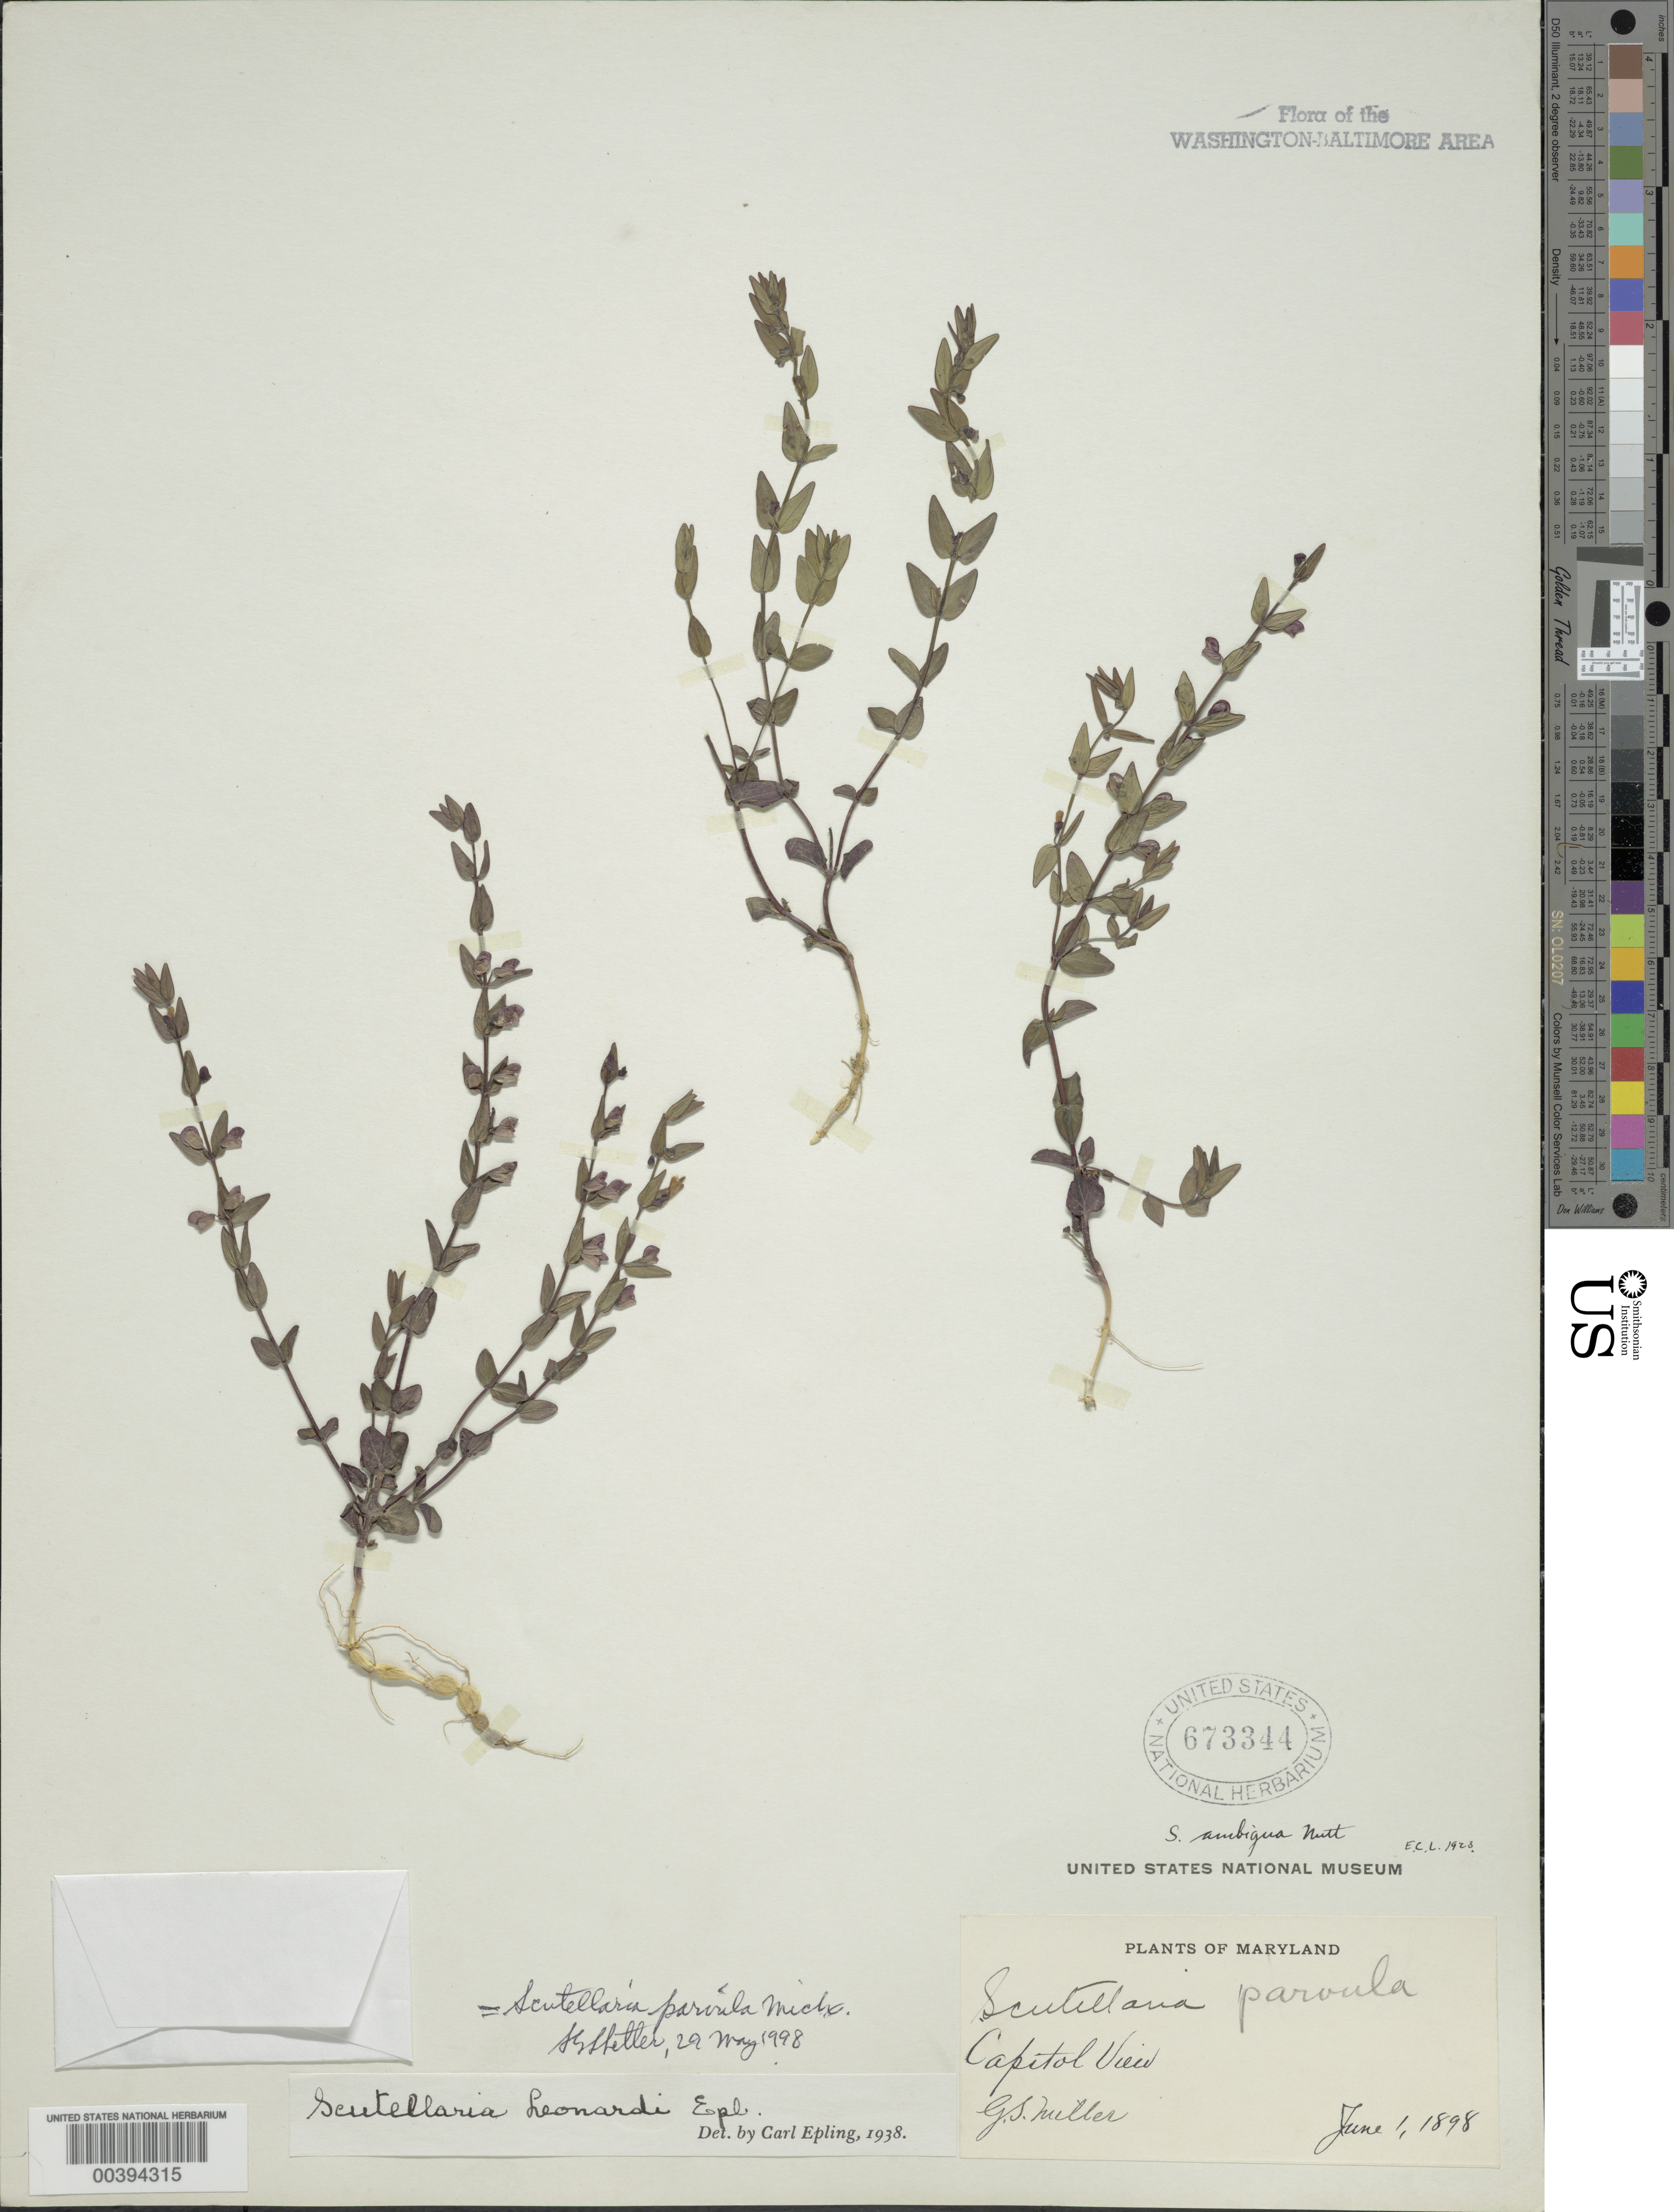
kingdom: Plantae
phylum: Tracheophyta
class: Magnoliopsida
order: Lamiales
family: Lamiaceae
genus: Scutellaria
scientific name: Scutellaria parvula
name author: Michx.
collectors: G. S. Miller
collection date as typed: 01 Jun 1898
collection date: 1898-06-01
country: United States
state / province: Maryland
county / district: Montgomery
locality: Capital View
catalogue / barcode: US 673344